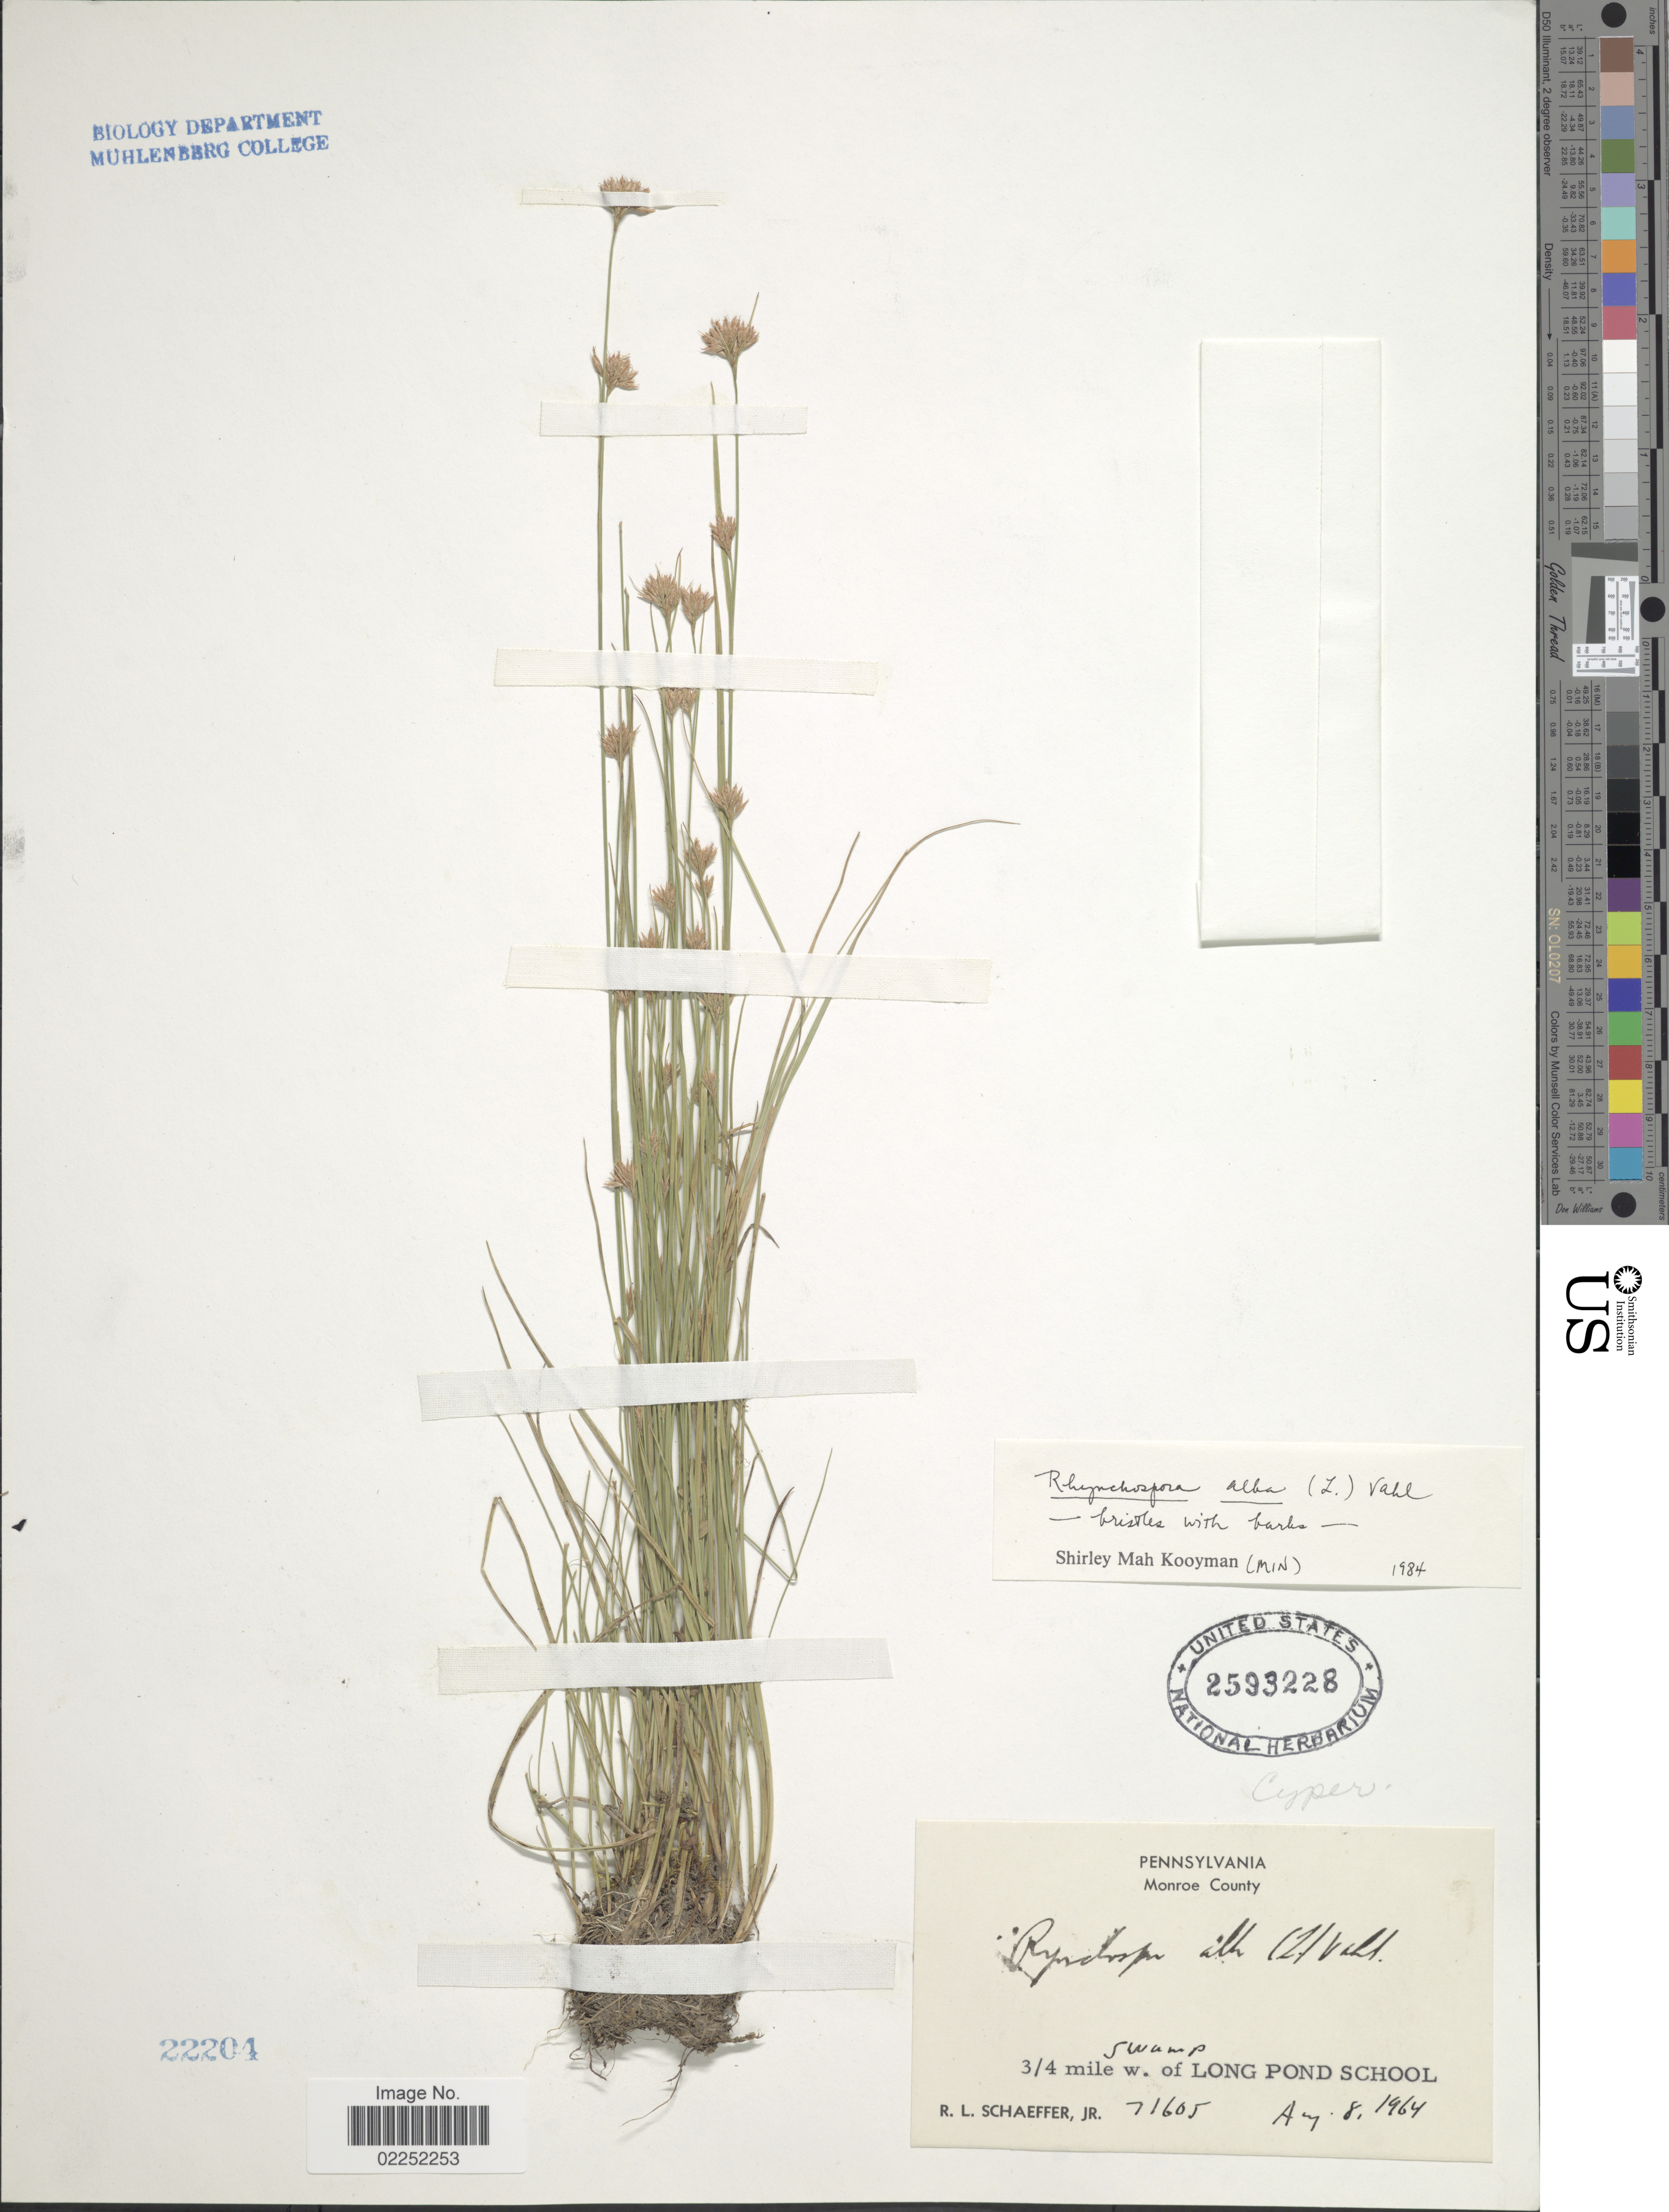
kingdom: Plantae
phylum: Tracheophyta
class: Liliopsida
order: Poales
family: Cyperaceae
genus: Rhynchospora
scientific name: Rhynchospora alba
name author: (L.) Vahl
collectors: R. L. Schaeffer Jr.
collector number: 71605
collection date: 1964-08-08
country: United States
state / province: Pennsylvania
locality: Monroe County, Swamp, 3/4 mile w. of Long Pond School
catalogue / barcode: US 2593228